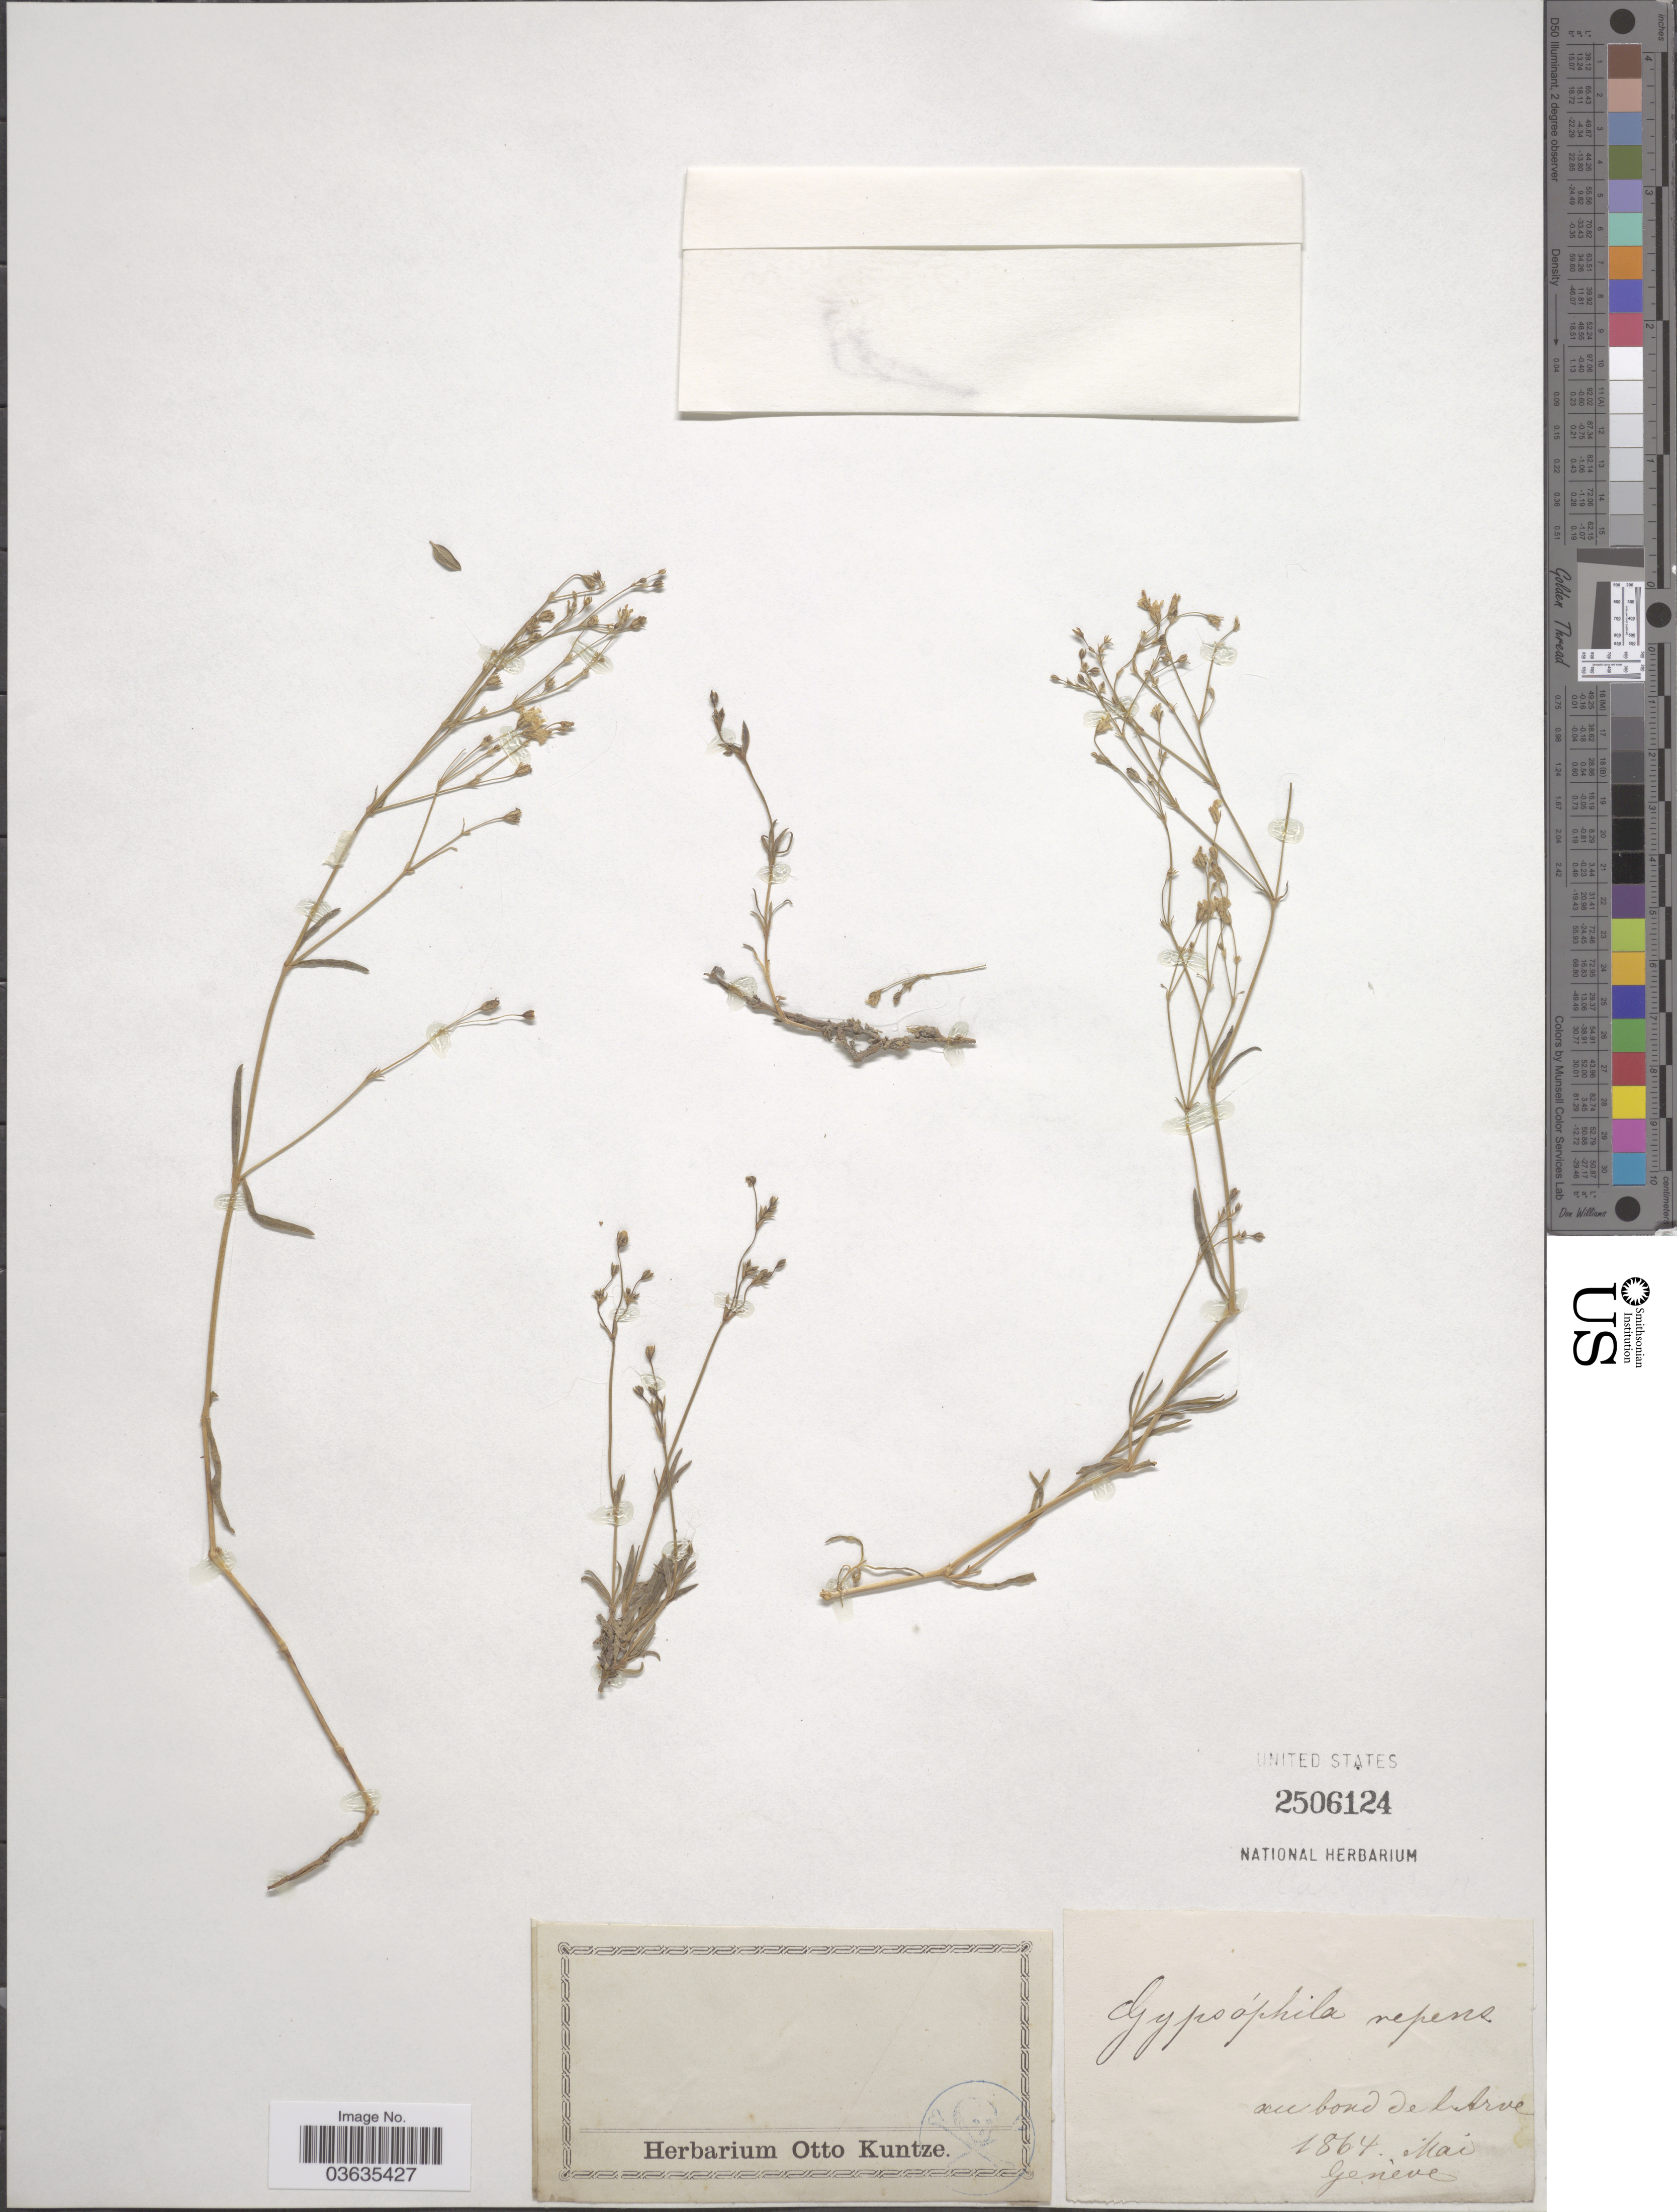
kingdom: Plantae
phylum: Tracheophyta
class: Magnoliopsida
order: Caryophyllales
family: Caryophyllaceae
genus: Gypsophila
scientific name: Gypsophila repens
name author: L.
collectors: ex herb. Otto Kuntze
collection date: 1864-05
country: Switzerland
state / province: Genève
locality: Au bord de l'Arve. Genève.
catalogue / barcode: US 2506124